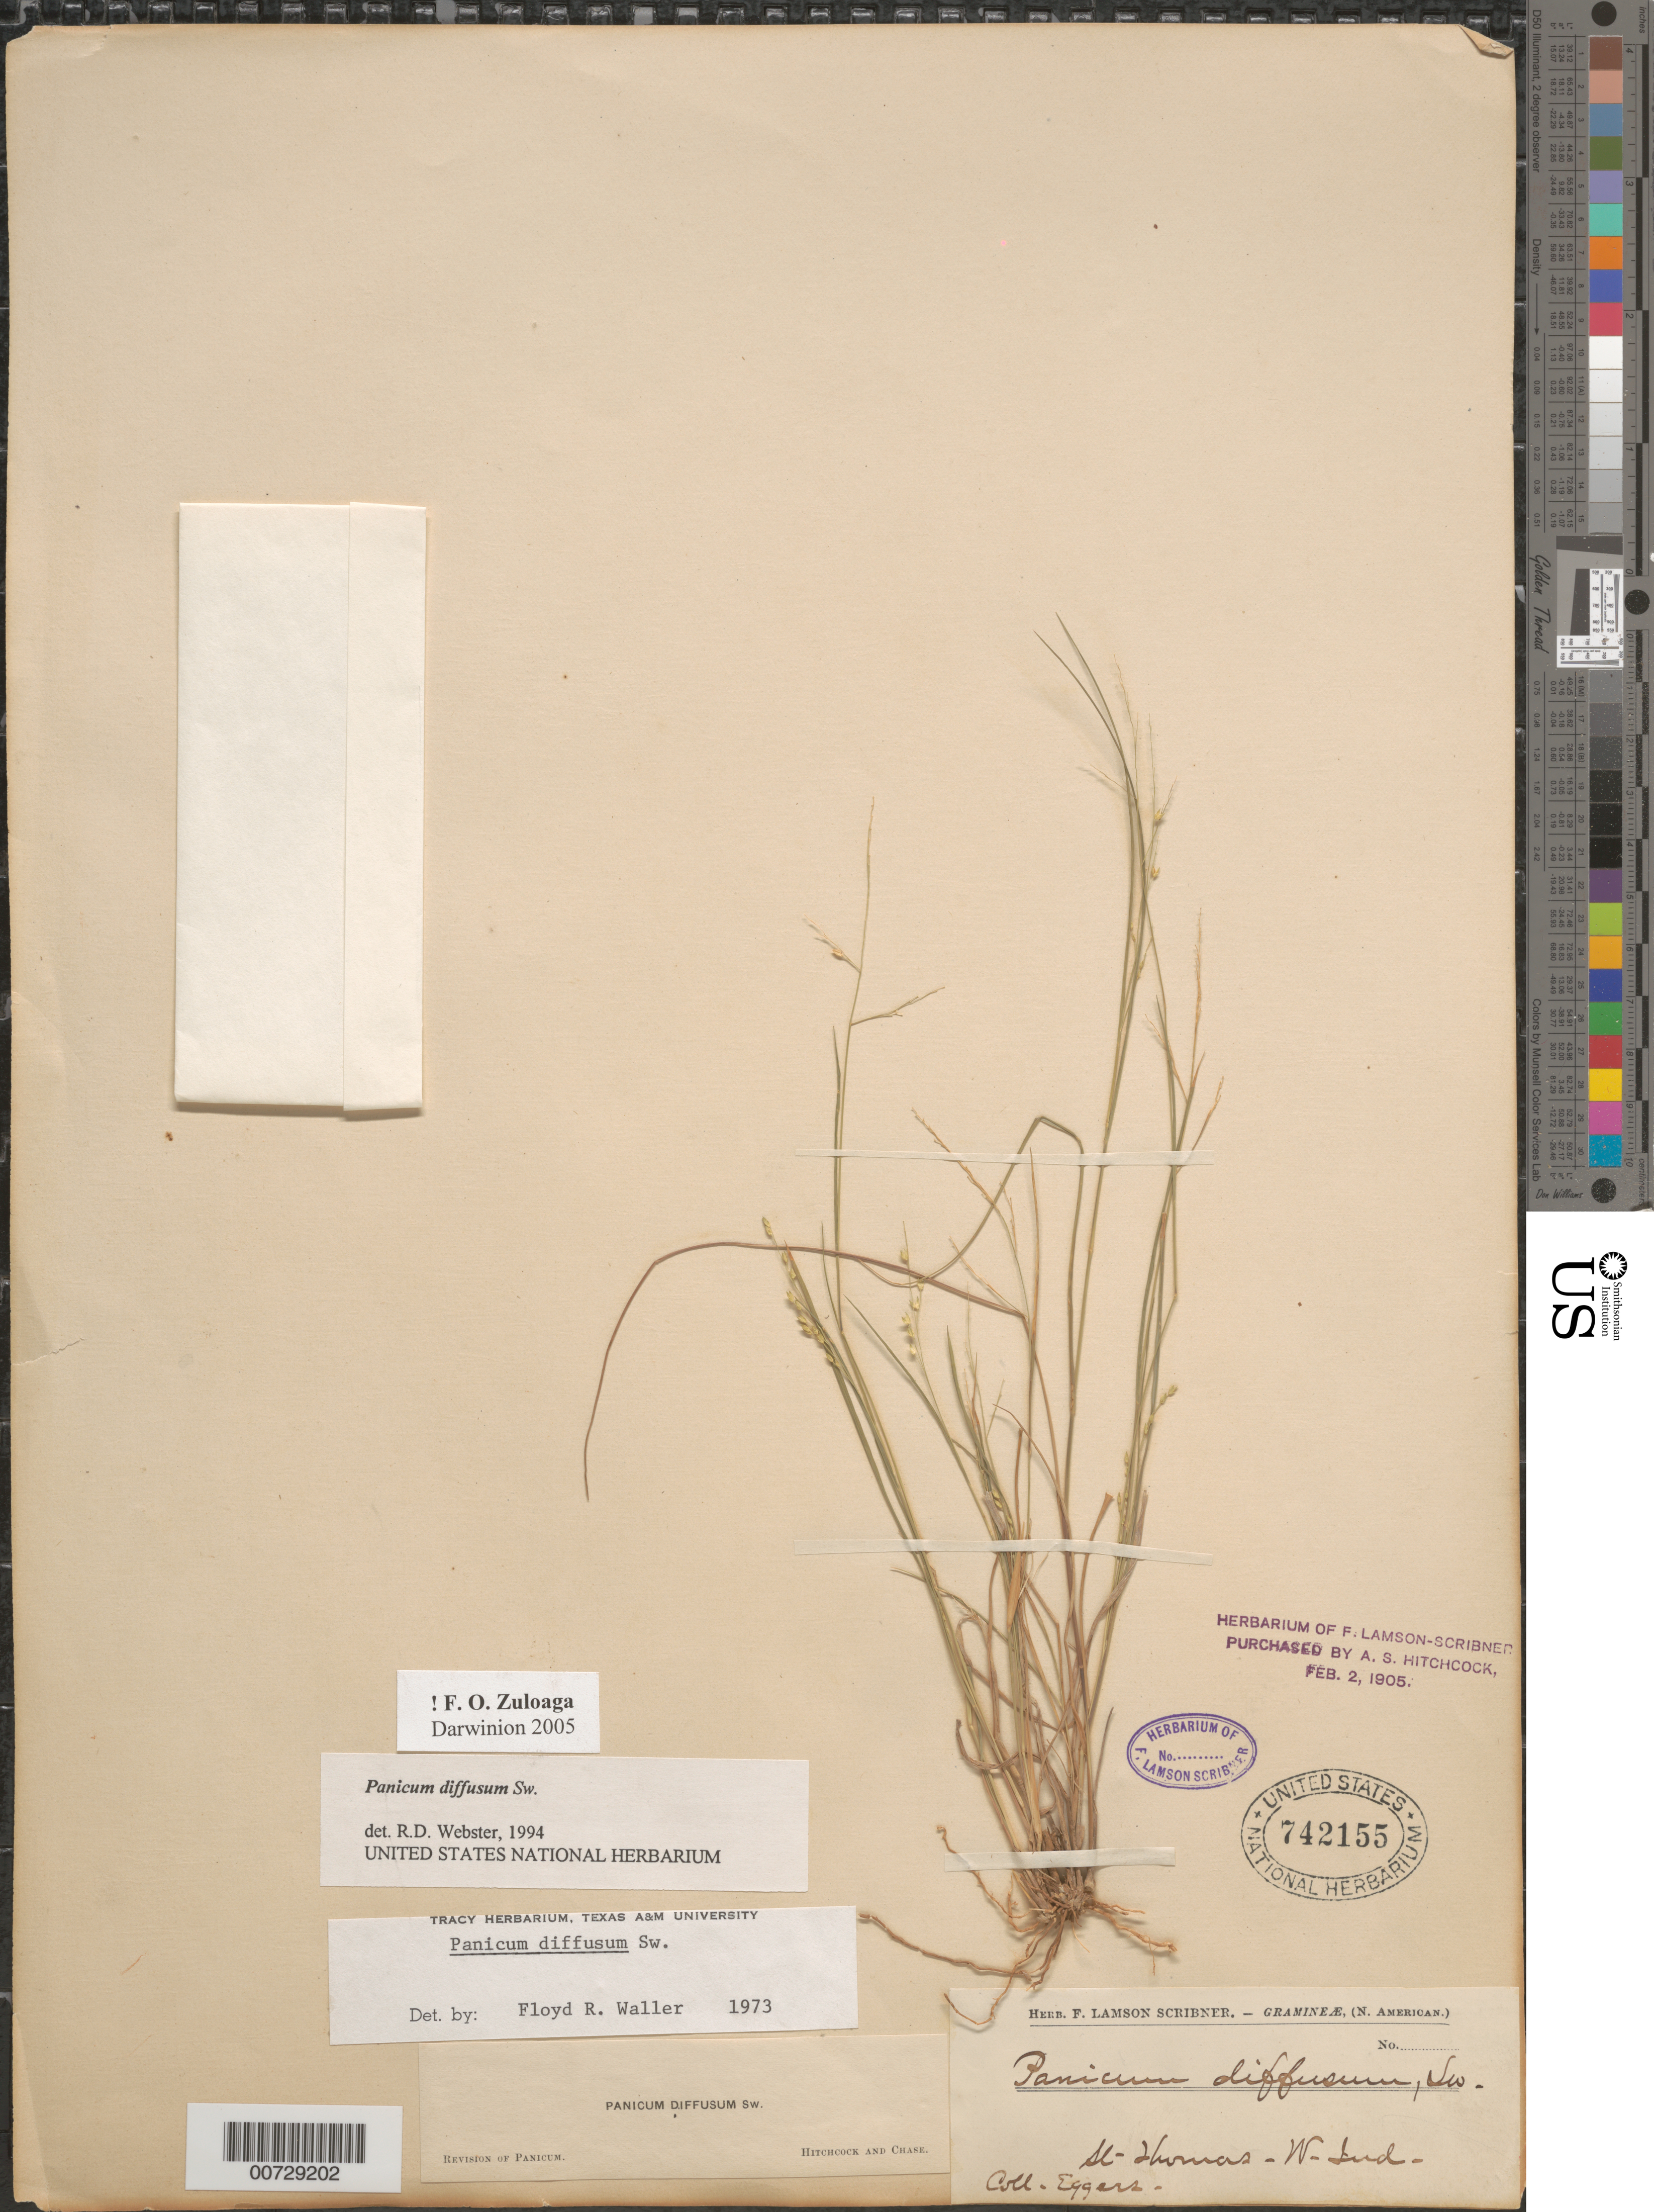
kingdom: Plantae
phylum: Tracheophyta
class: Liliopsida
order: Poales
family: Poaceae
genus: Panicum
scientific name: Panicum diffusum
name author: Sw.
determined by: Webster, G.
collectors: H. F. A. von Eggers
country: U.S. Virgin Islands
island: St. Thomas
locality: St. Thomas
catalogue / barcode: US 742155